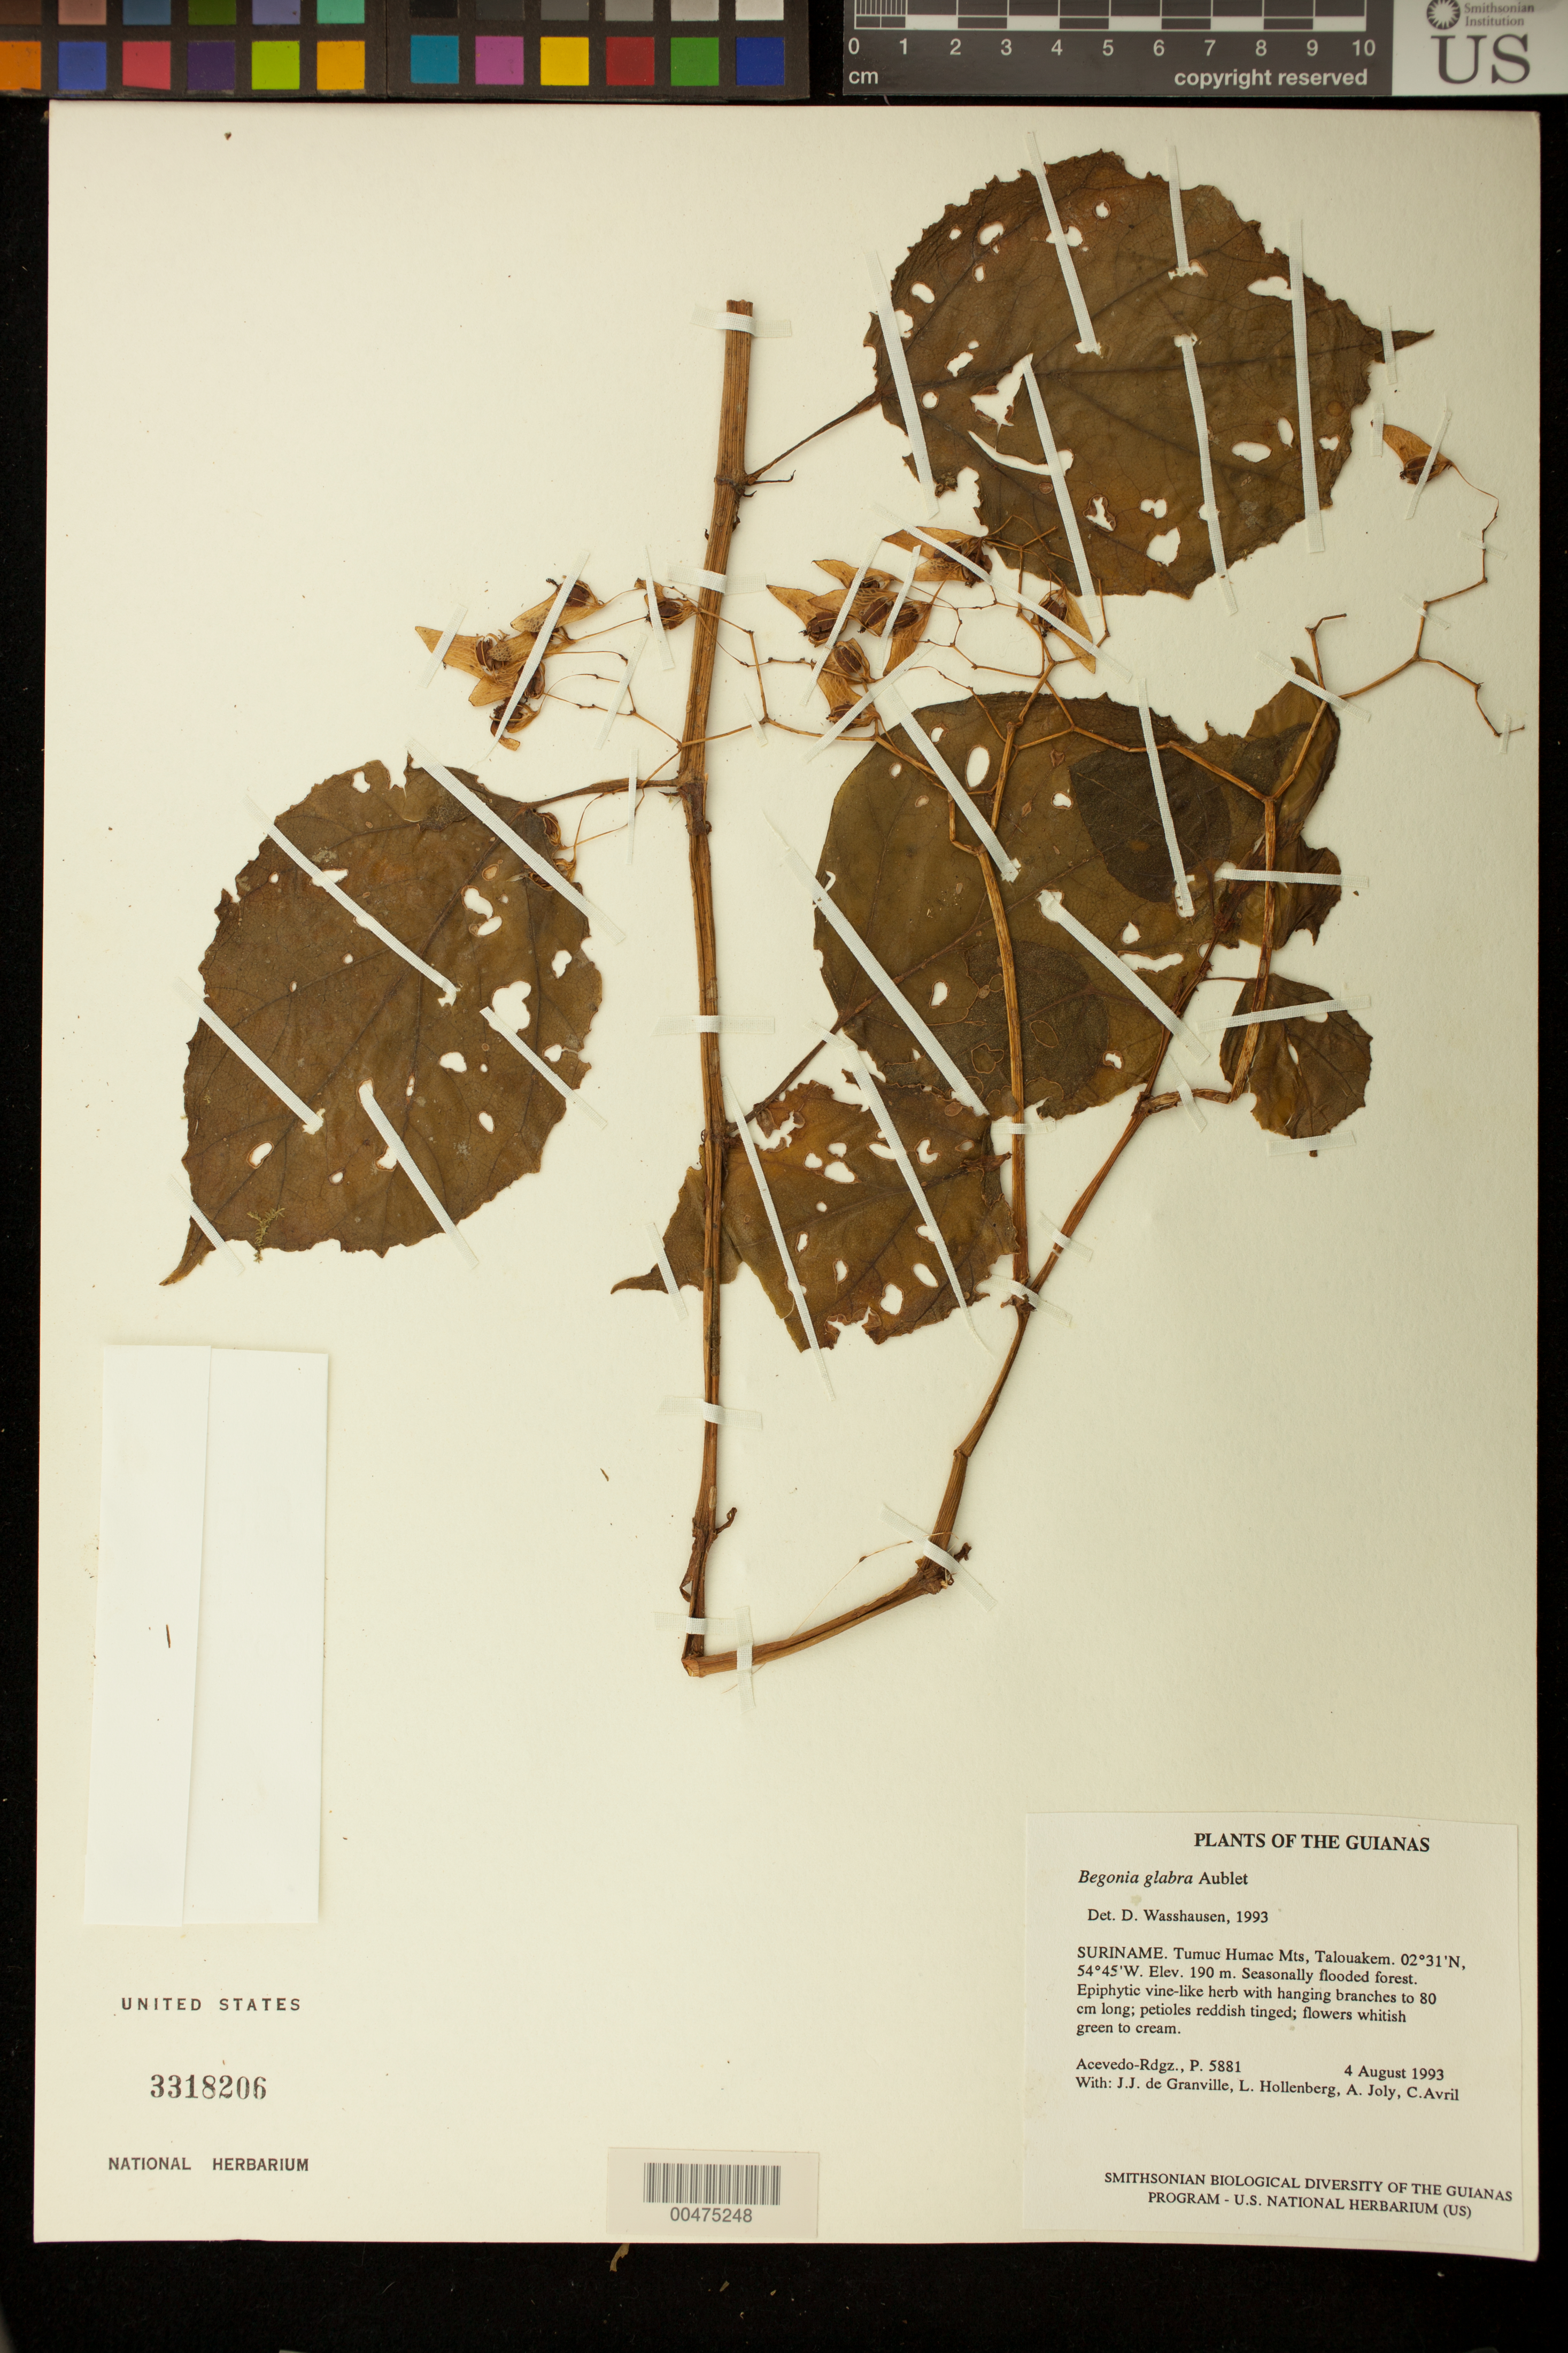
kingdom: Plantae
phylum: Tracheophyta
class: Magnoliopsida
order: Cucurbitales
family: Begoniaceae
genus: Begonia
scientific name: Begonia glabra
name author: Aubl.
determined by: Wasshausen, Dieter C., (BOT), Smithsonian Institution - National Museum of Natural History (UNITED STATES)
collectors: P. Acevedo-Rodr., J.-J. de Granville, A. Joly & L. Hollenberg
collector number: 5881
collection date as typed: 04 Aug 1993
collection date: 1993-08-04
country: Suriname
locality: Tumuc Humac Mts, Talouakem.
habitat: Seasonally flooded forest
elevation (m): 190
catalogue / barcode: US 3318206